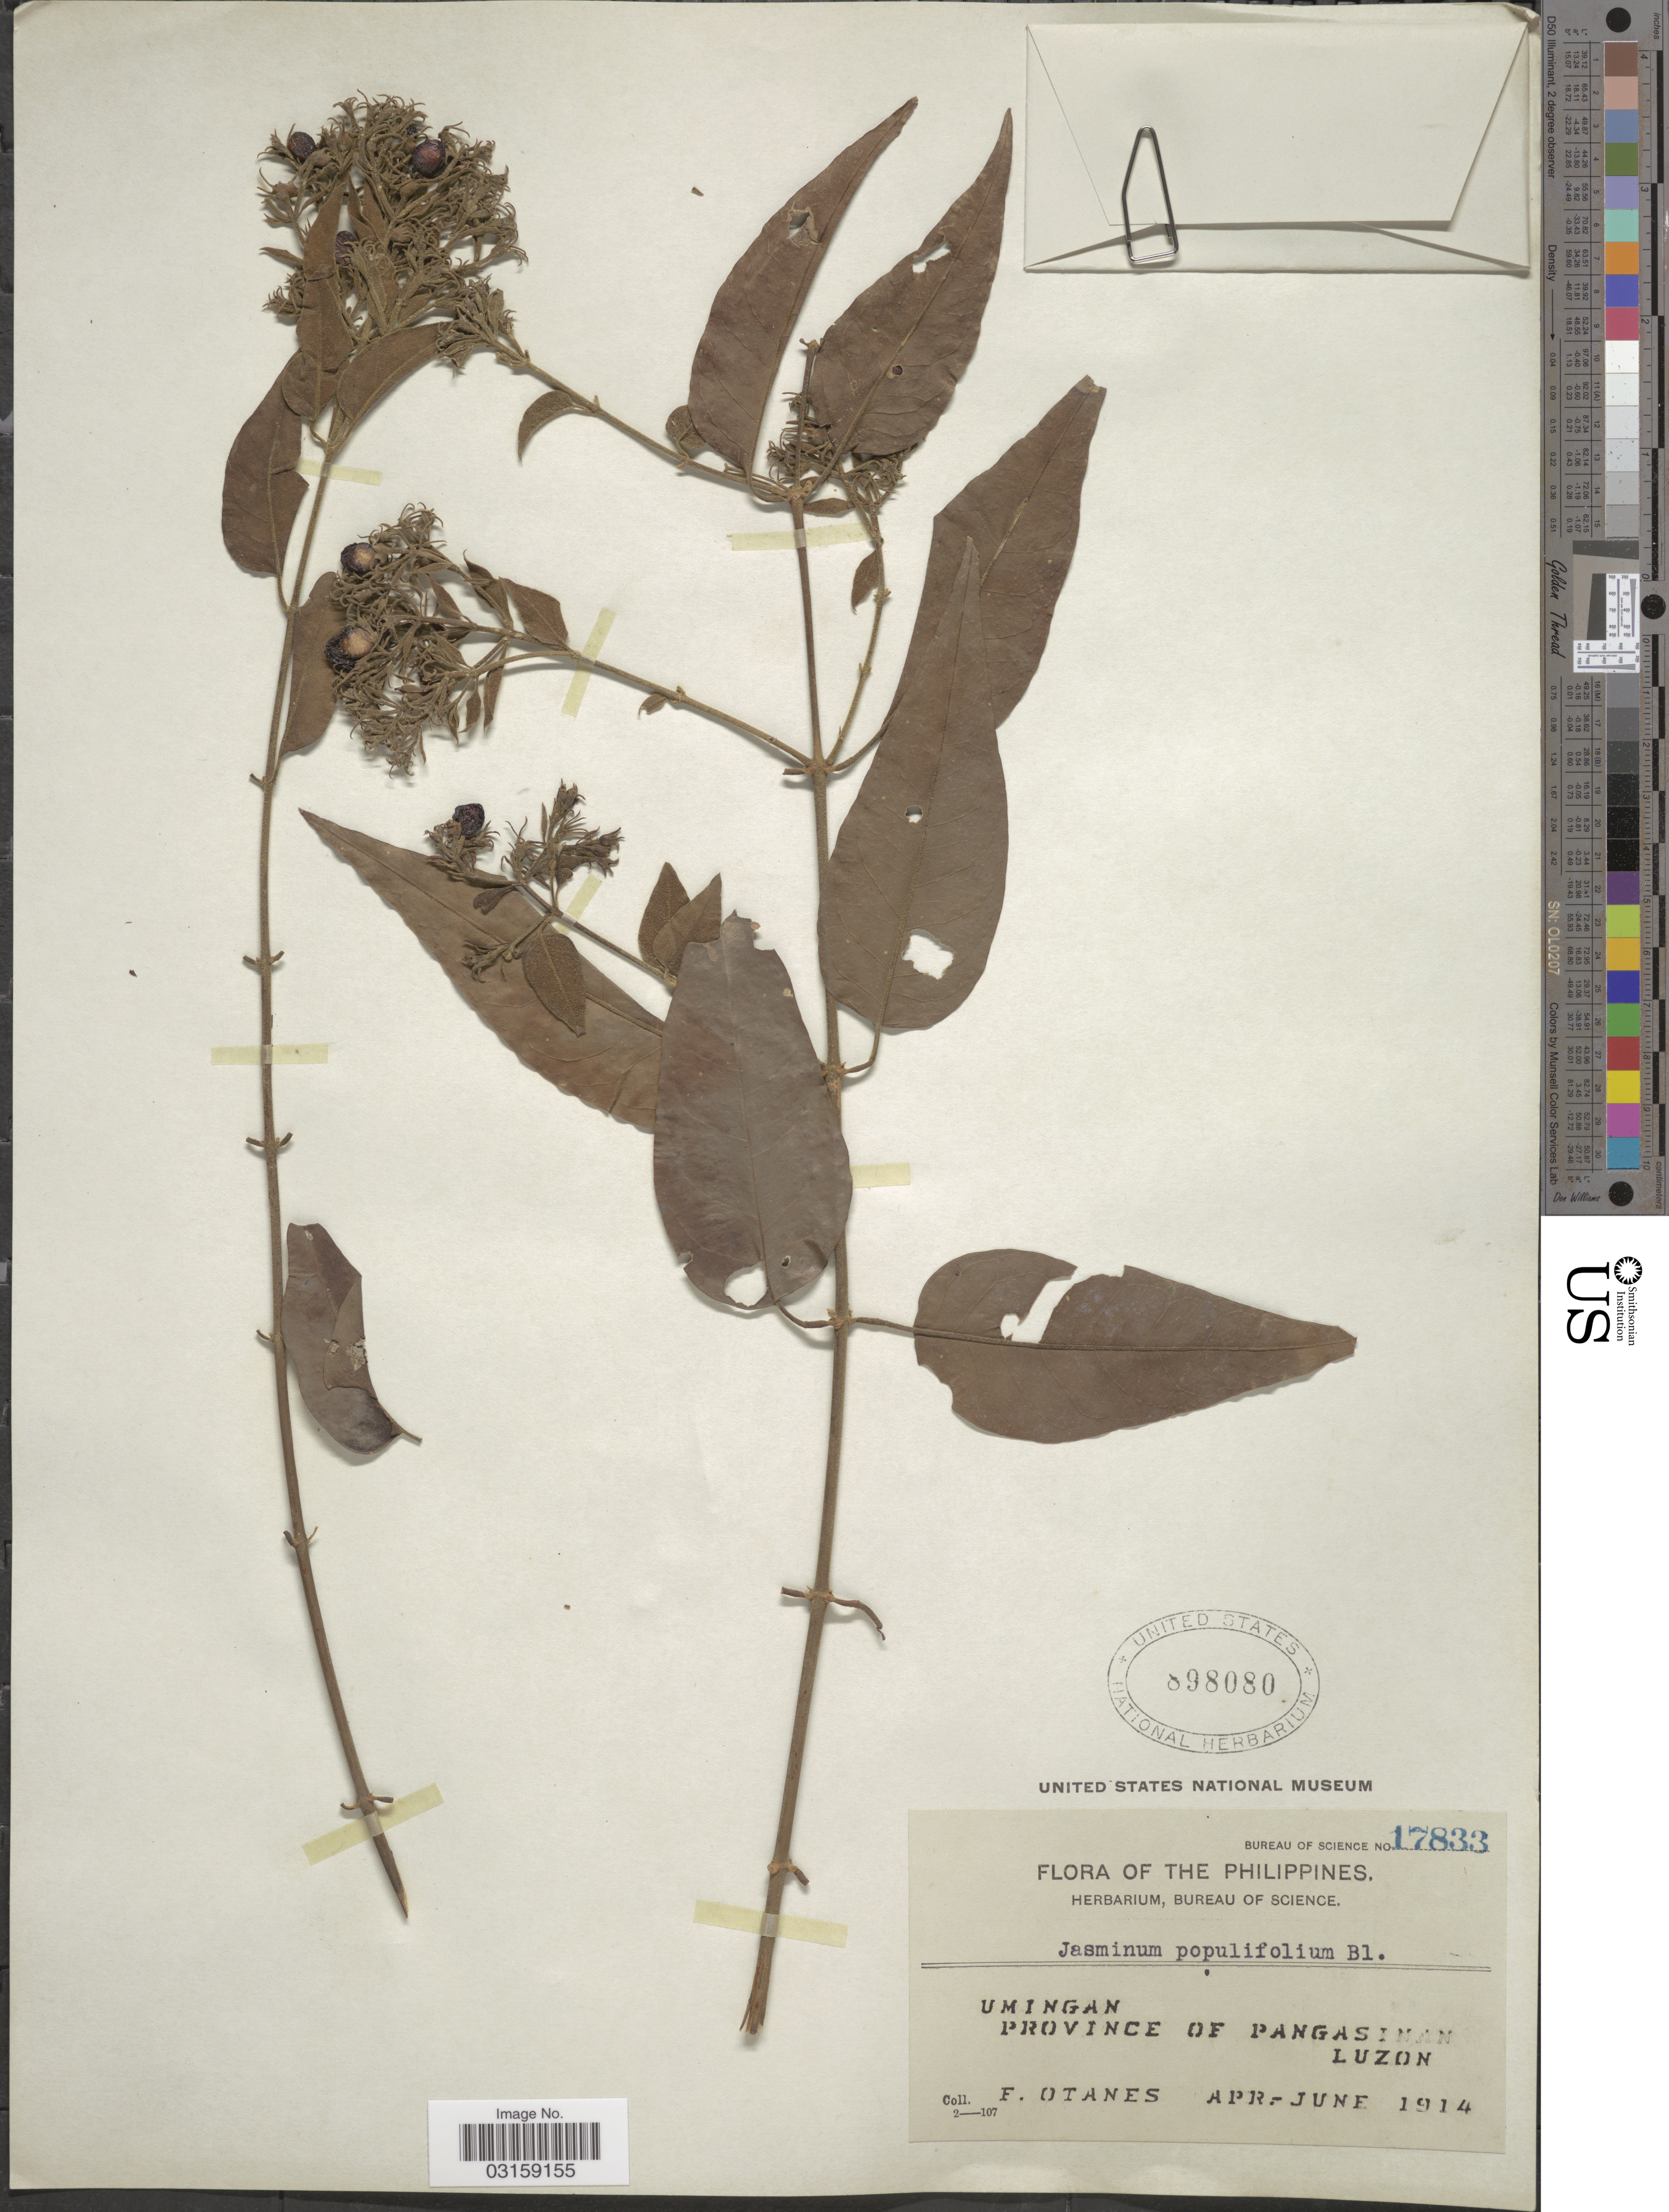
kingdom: Plantae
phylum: Tracheophyta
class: Magnoliopsida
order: Lamiales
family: Oleaceae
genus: Jasminum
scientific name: Jasminum populifolium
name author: Blume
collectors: F. Q. Otanes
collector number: Bureau of Science 17833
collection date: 1914-04/1914-06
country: Philippines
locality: Umingan. Province of Pangasinan. Luzon.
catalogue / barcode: US 898080